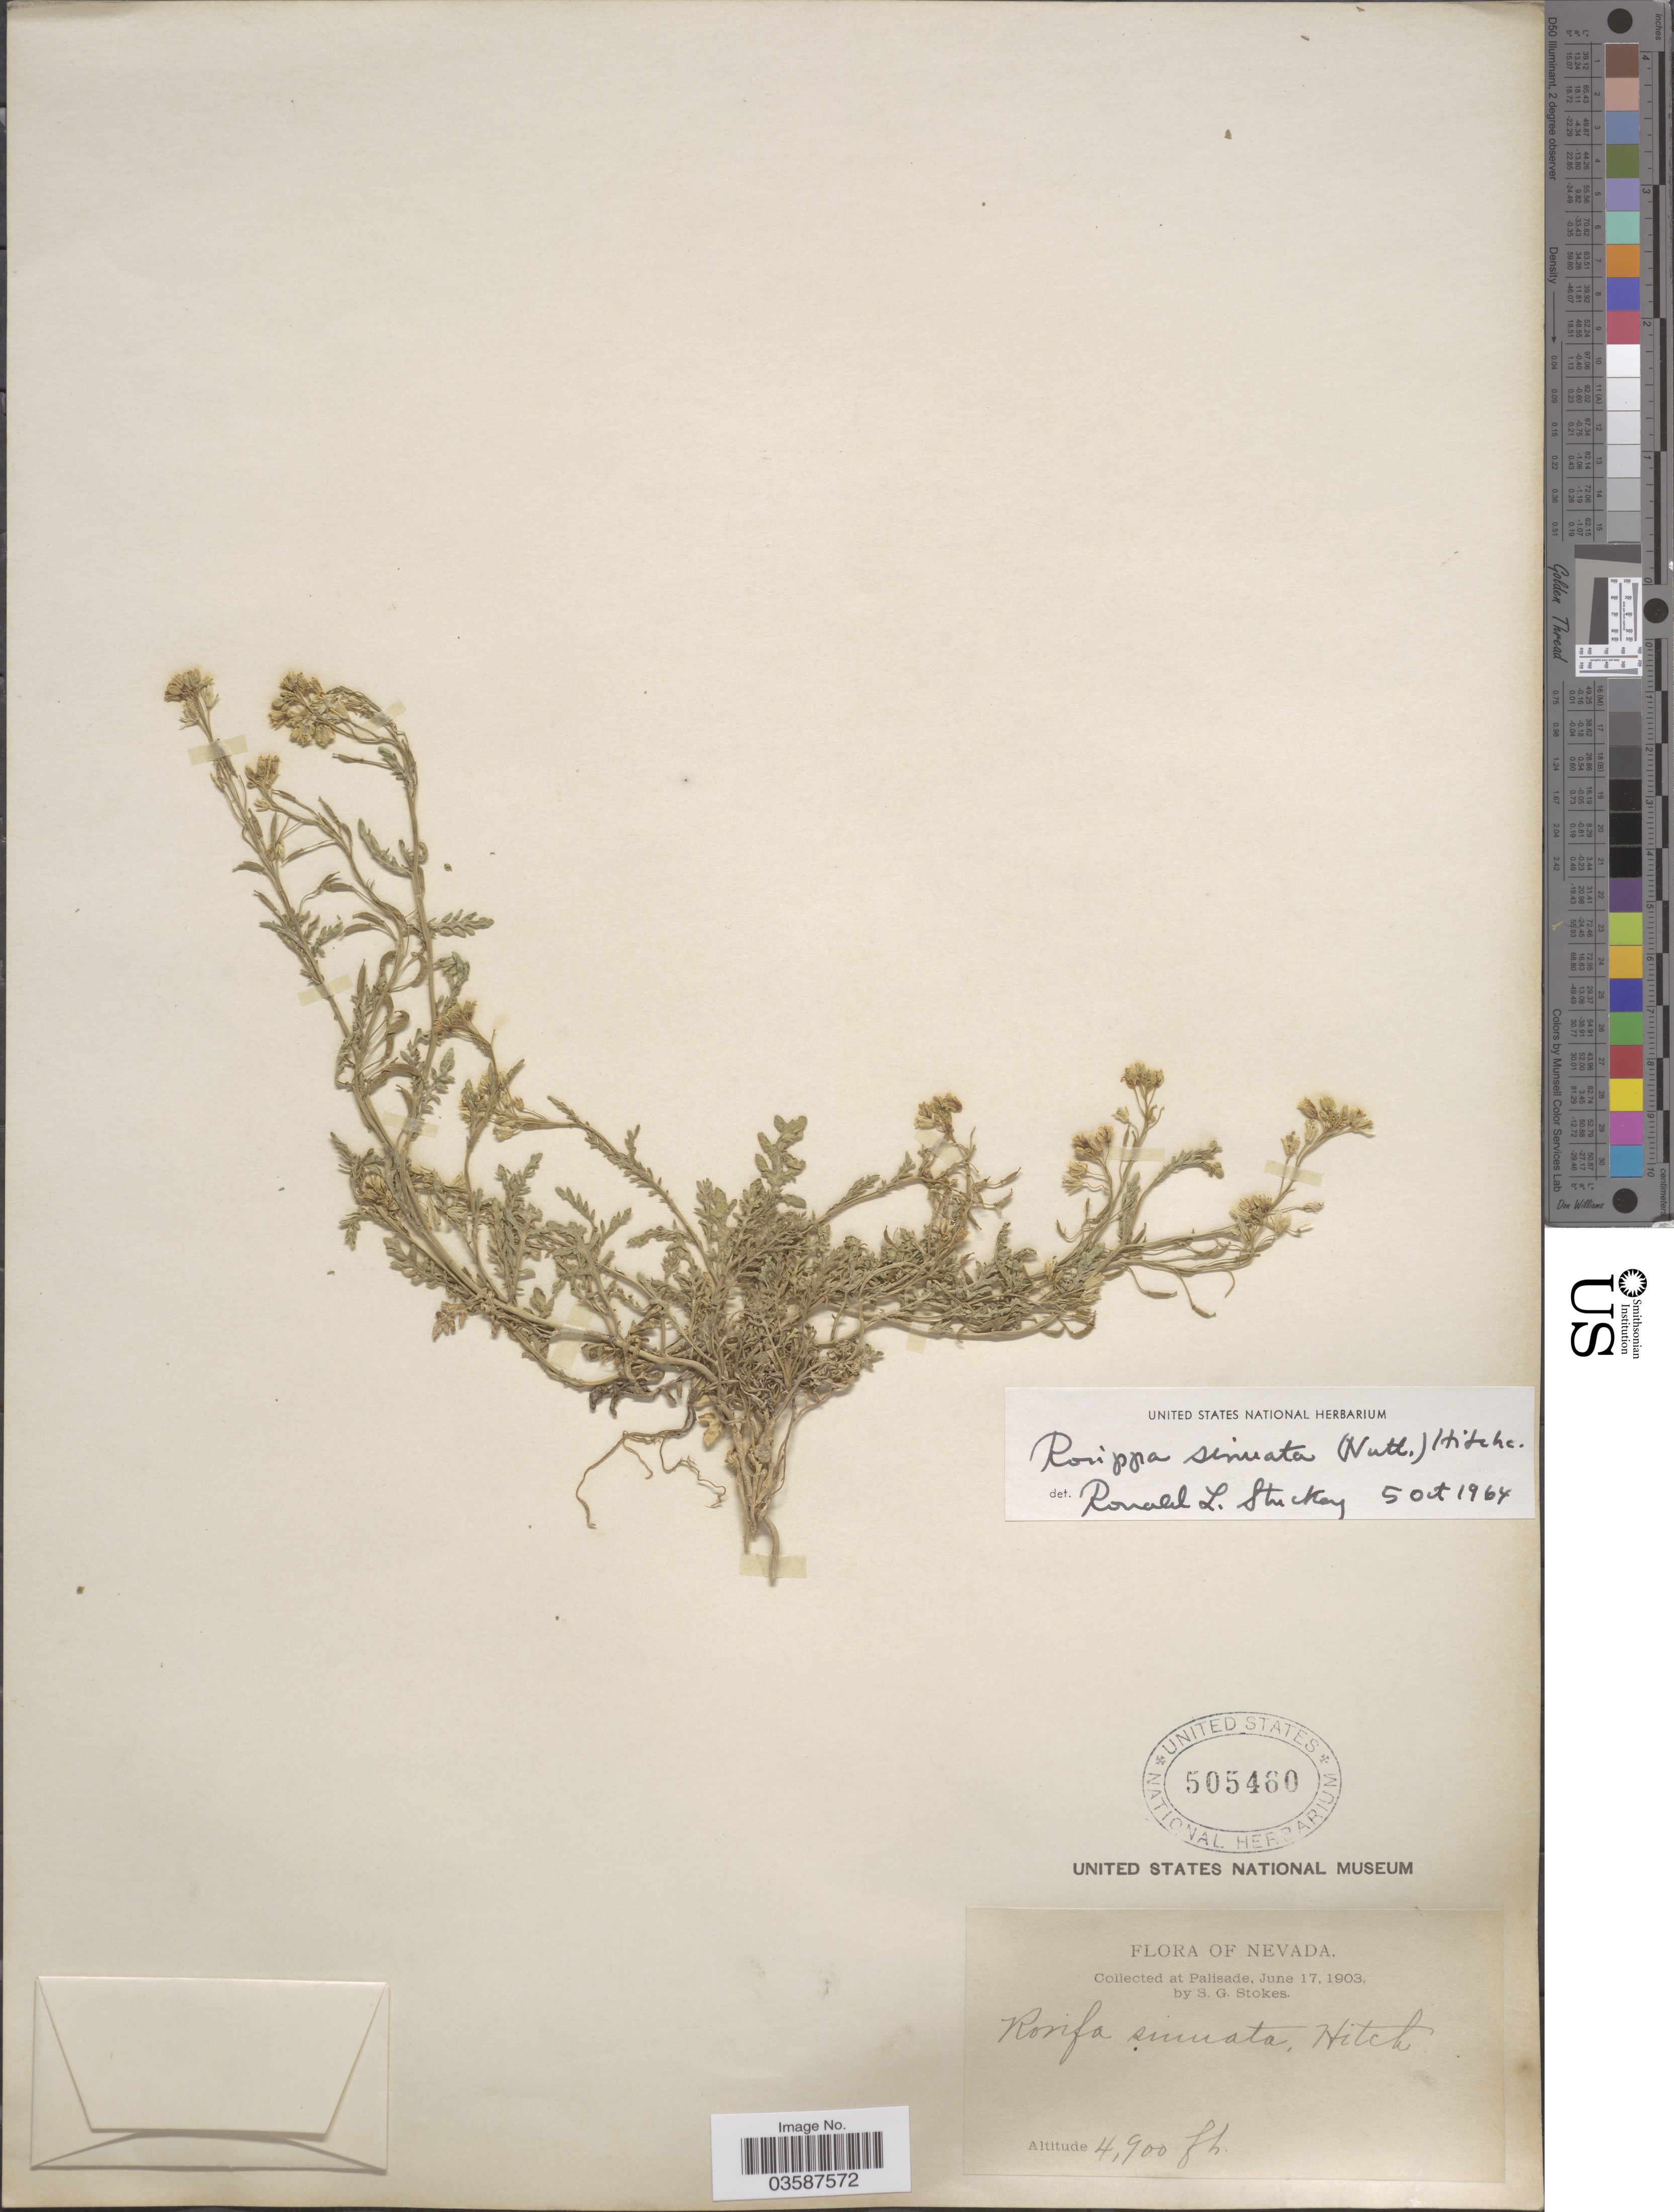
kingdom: Plantae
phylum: Tracheophyta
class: Magnoliopsida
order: Brassicales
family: Brassicaceae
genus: Rorippa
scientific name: Rorippa sinuata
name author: (Nutt.) Hitchc.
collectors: S. G. Stokes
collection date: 1903-06-17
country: United States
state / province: Nevada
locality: Palisade.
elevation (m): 1494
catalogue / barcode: US 505460